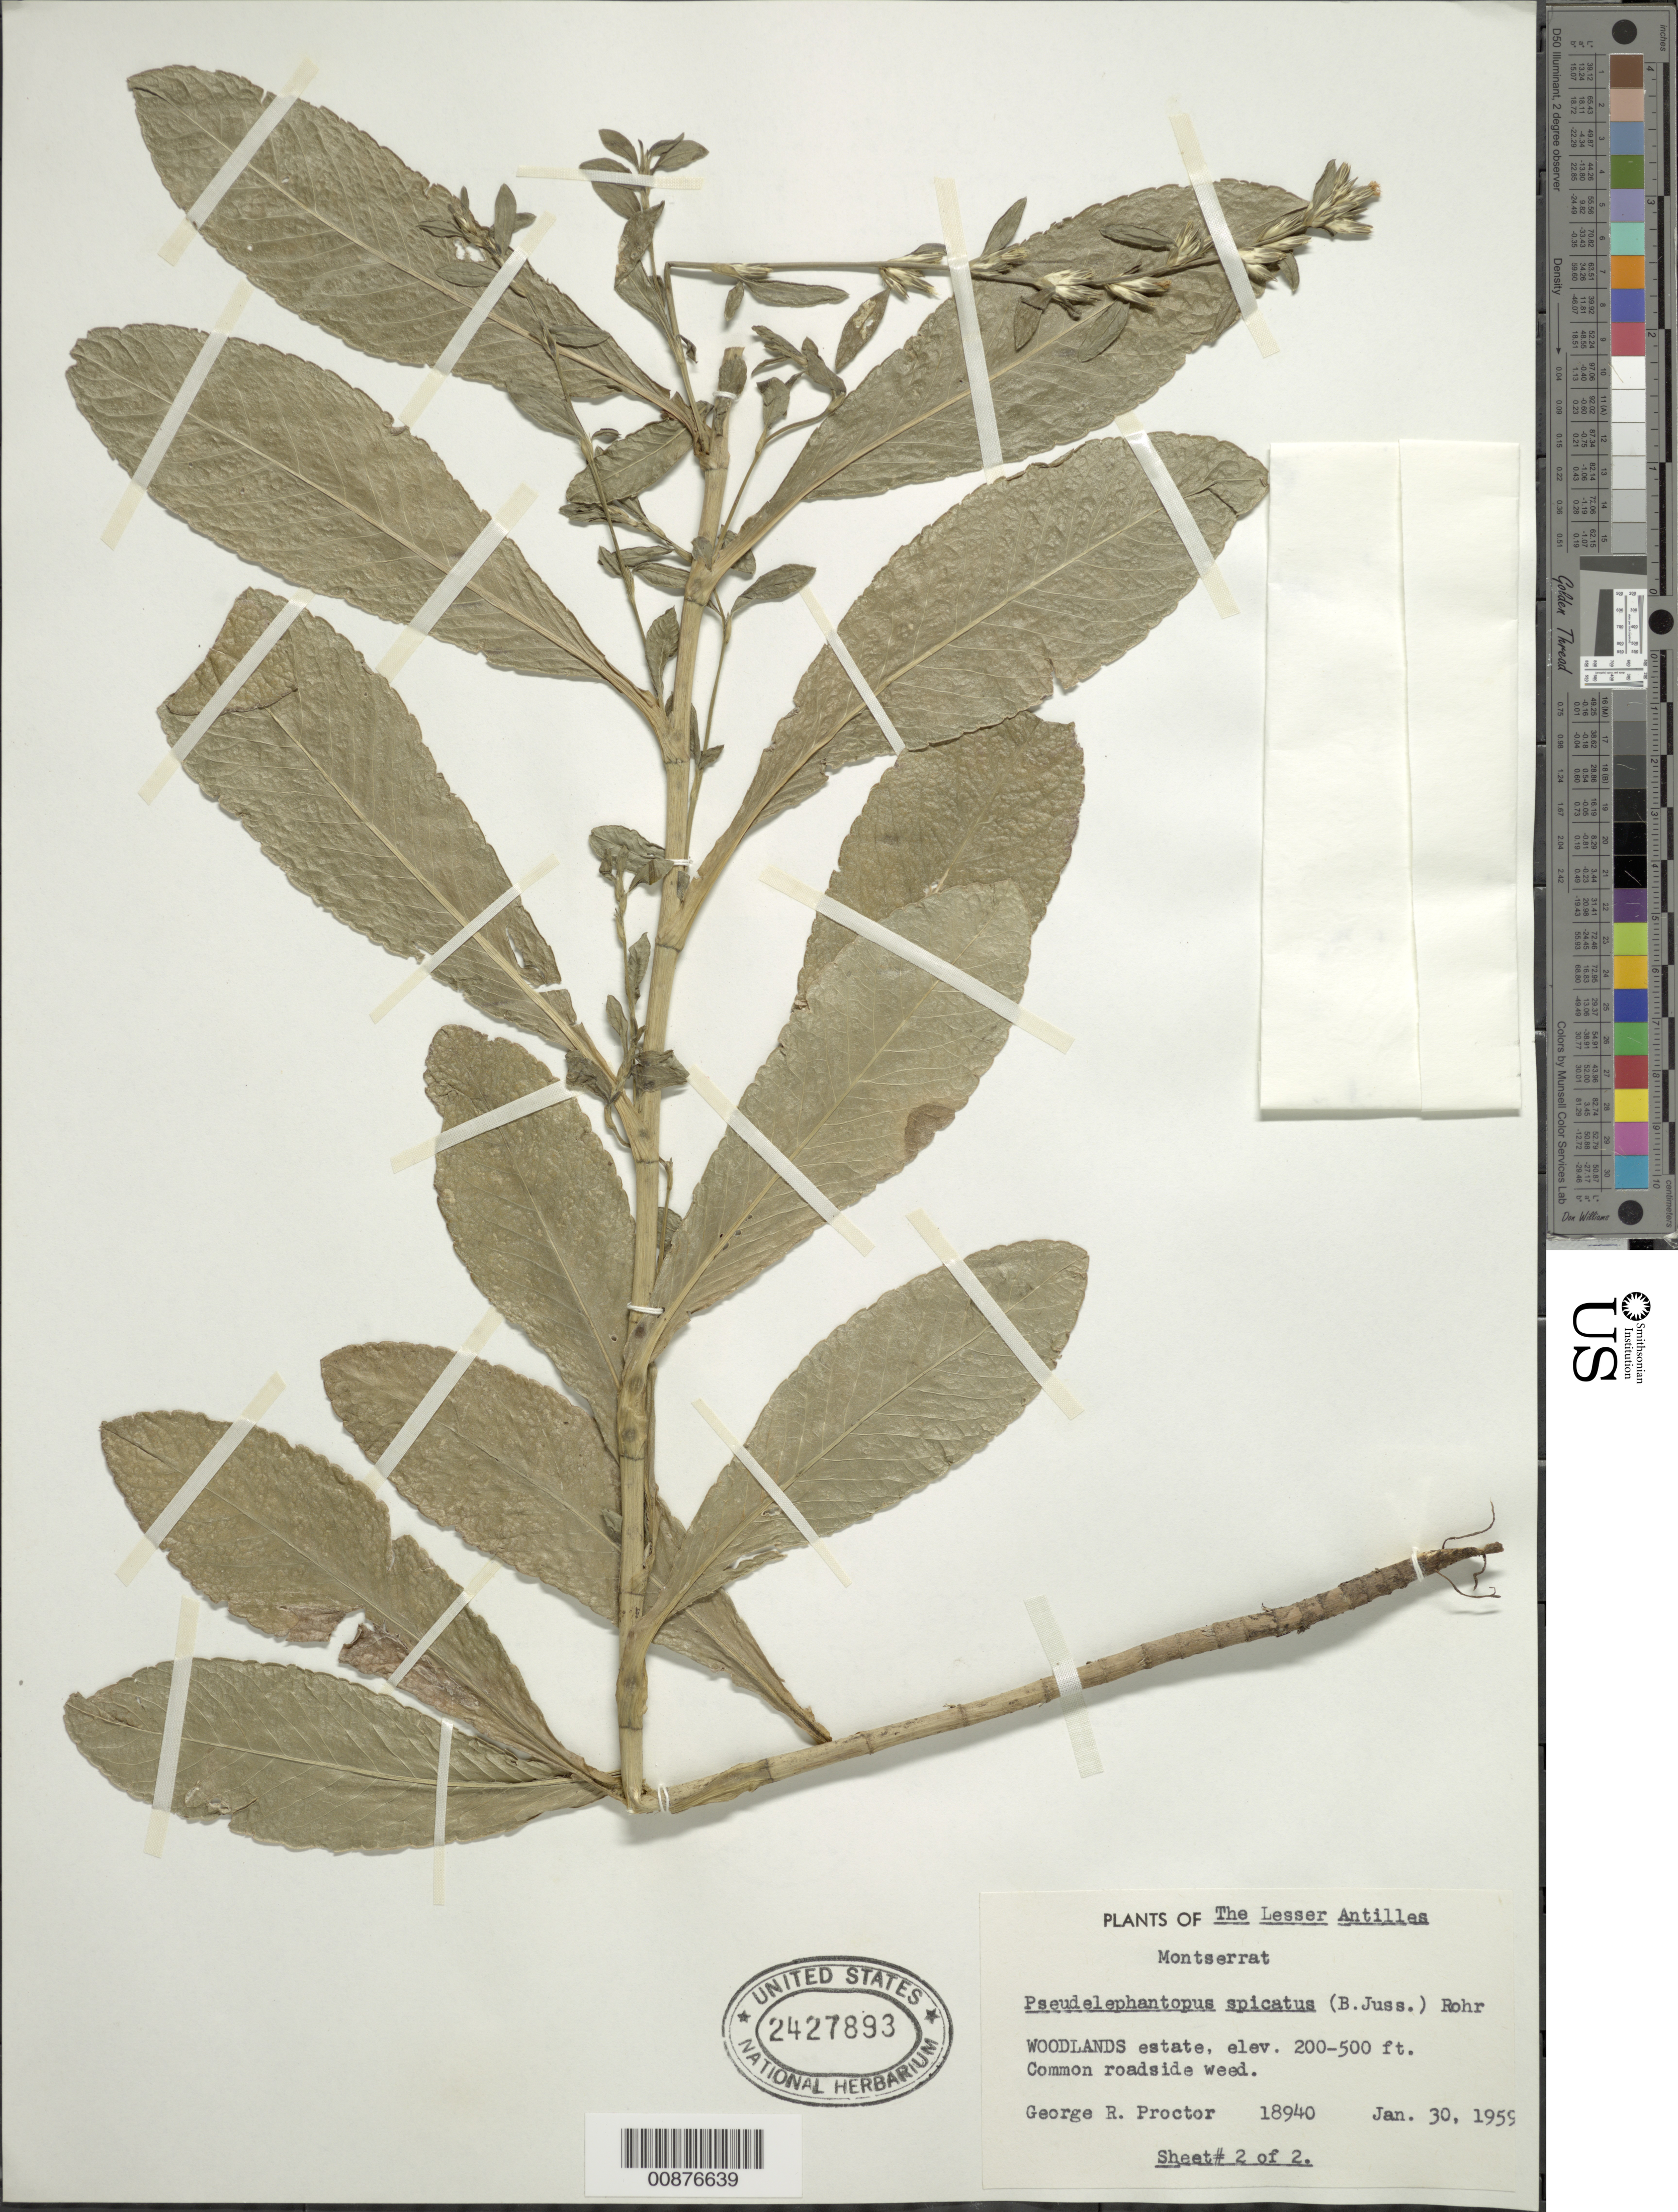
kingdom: Plantae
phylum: Tracheophyta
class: Magnoliopsida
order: Asterales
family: Asteraceae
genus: Pseudelephantopus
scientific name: Pseudelephantopus spicatus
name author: (Juss. ex Aubl.) C.F. Baker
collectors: G. R. Proctor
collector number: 18940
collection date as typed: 30 Jan 1955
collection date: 1955-01-30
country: Montserrat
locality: Woodsland estate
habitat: Roadside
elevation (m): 61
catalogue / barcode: US 2427893